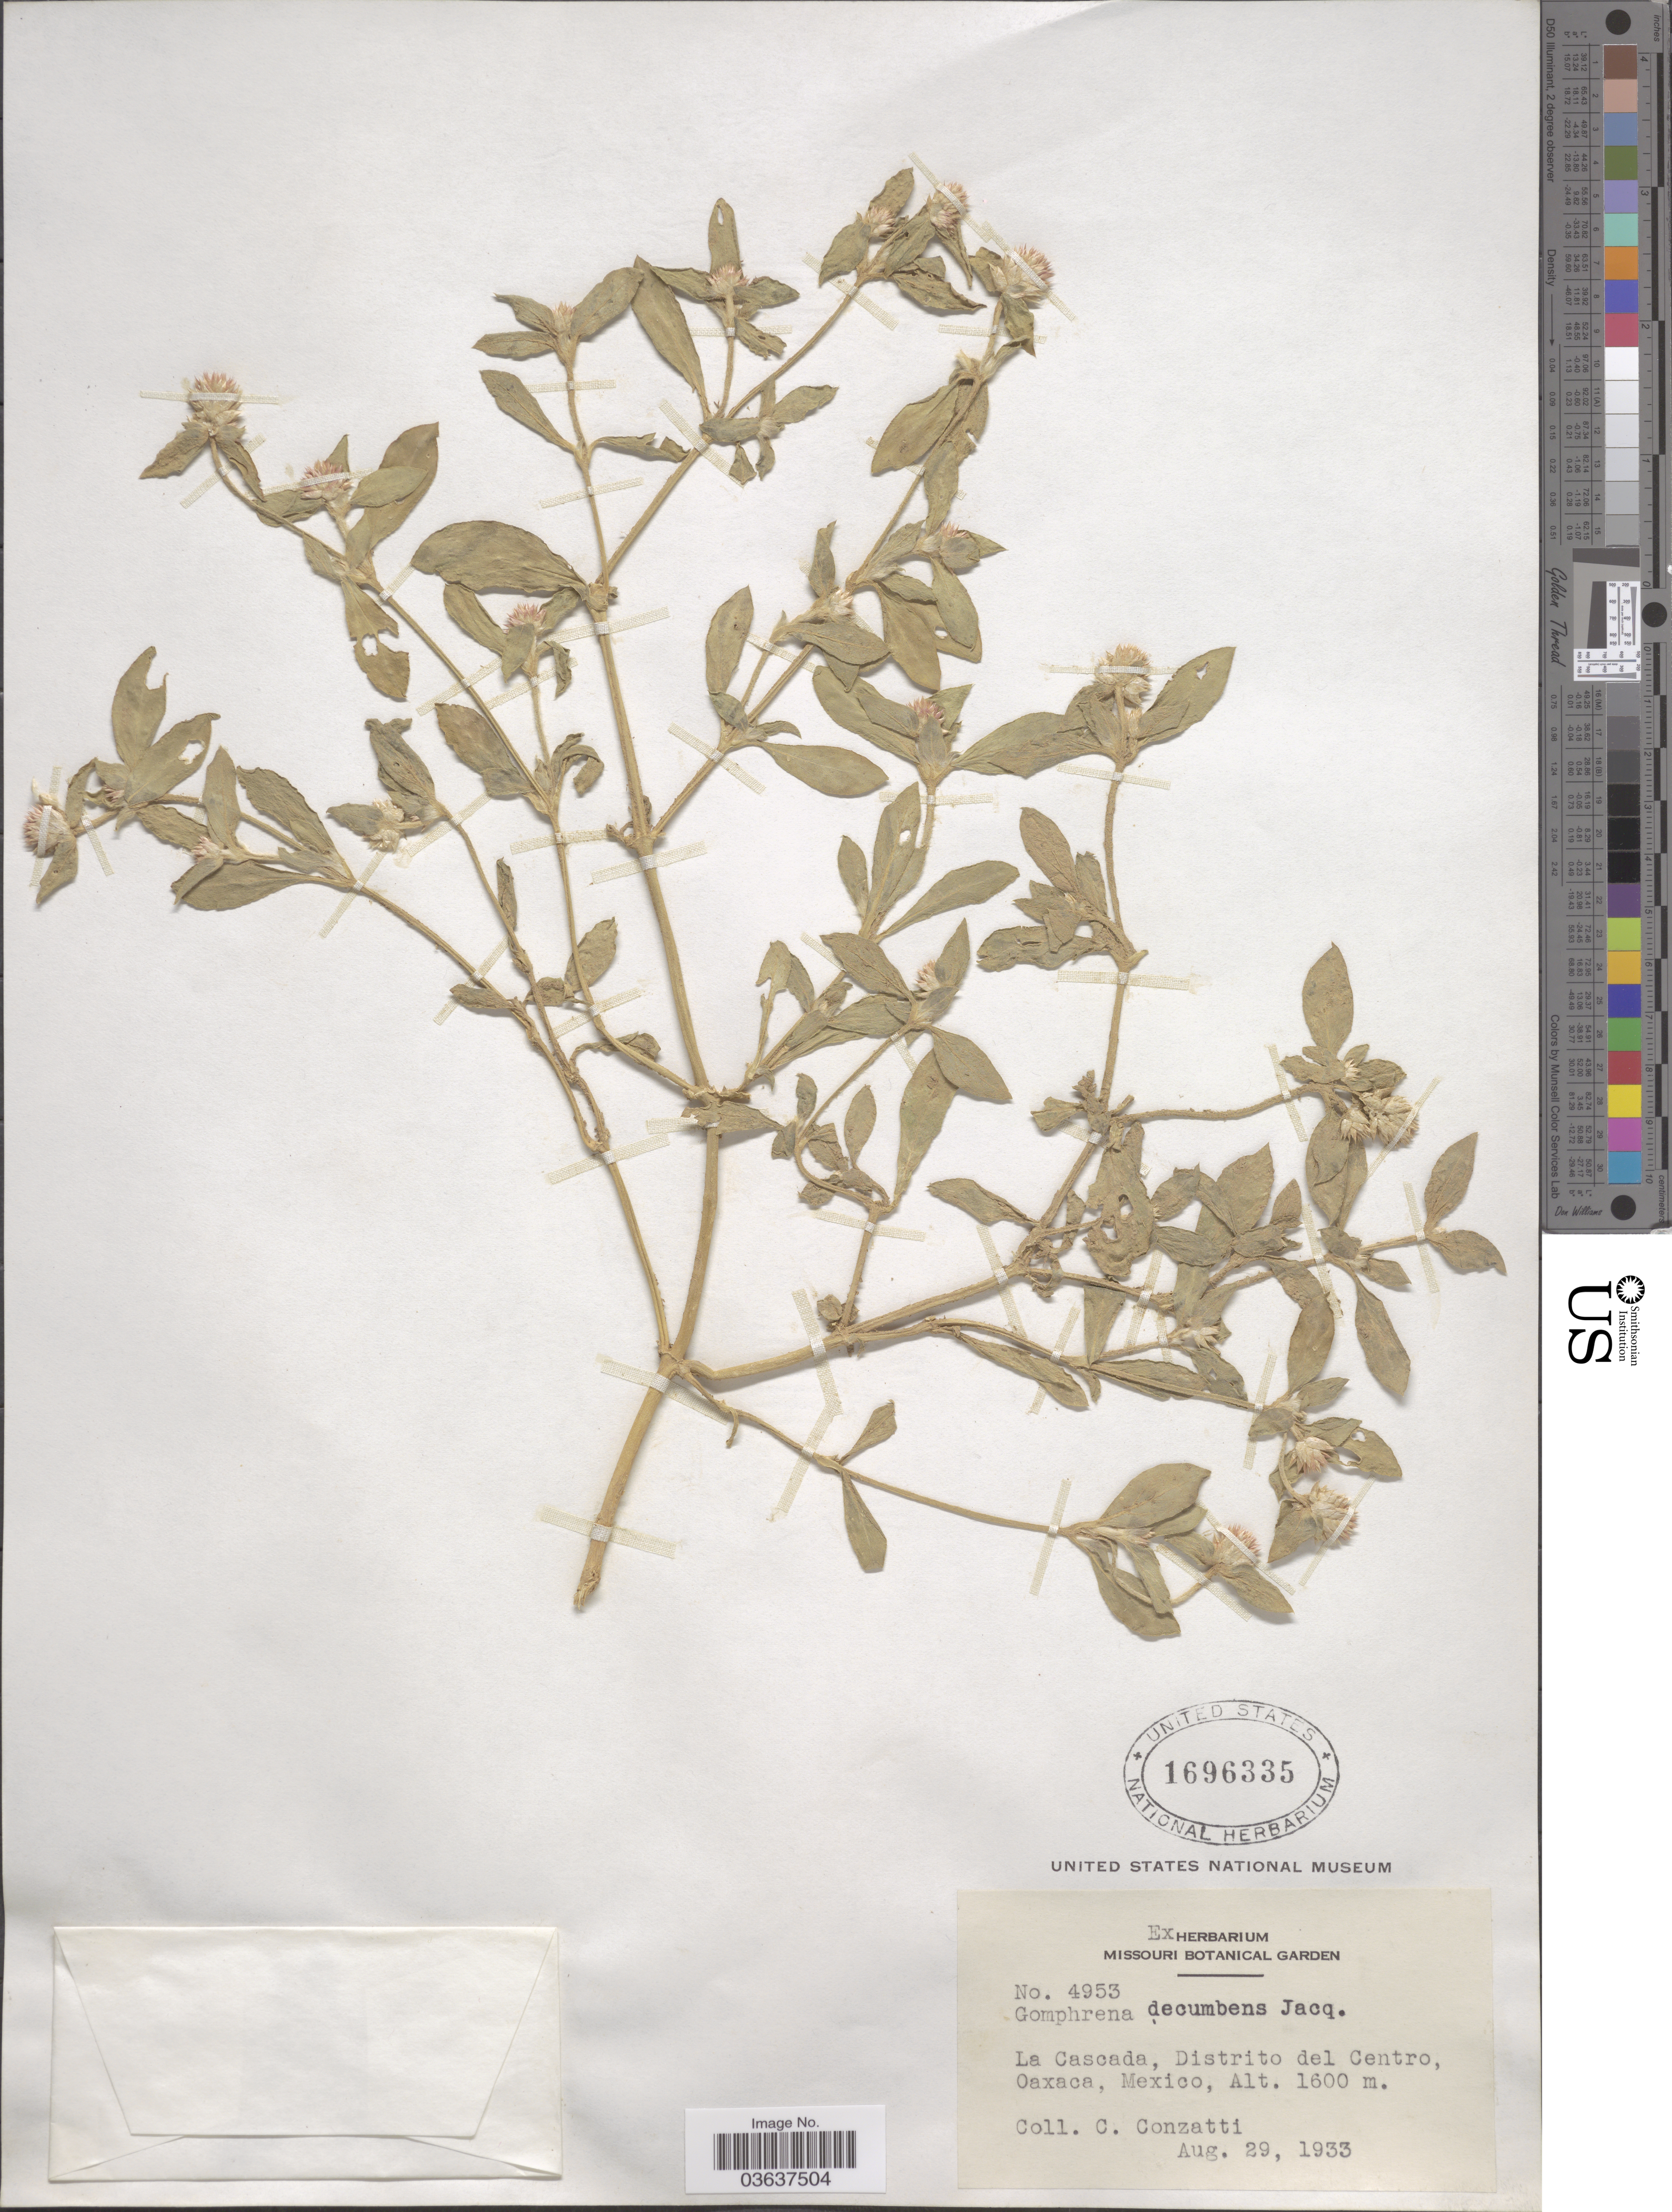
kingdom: Plantae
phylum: Tracheophyta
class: Magnoliopsida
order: Caryophyllales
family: Amaranthaceae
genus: Gomphrena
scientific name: Gomphrena decumbens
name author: Jacq.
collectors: C. Conzatti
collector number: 4953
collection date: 1933-08-29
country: Mexico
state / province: Oaxaca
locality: La Cascada, Distrito del Centro.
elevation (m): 1600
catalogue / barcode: US 1696335